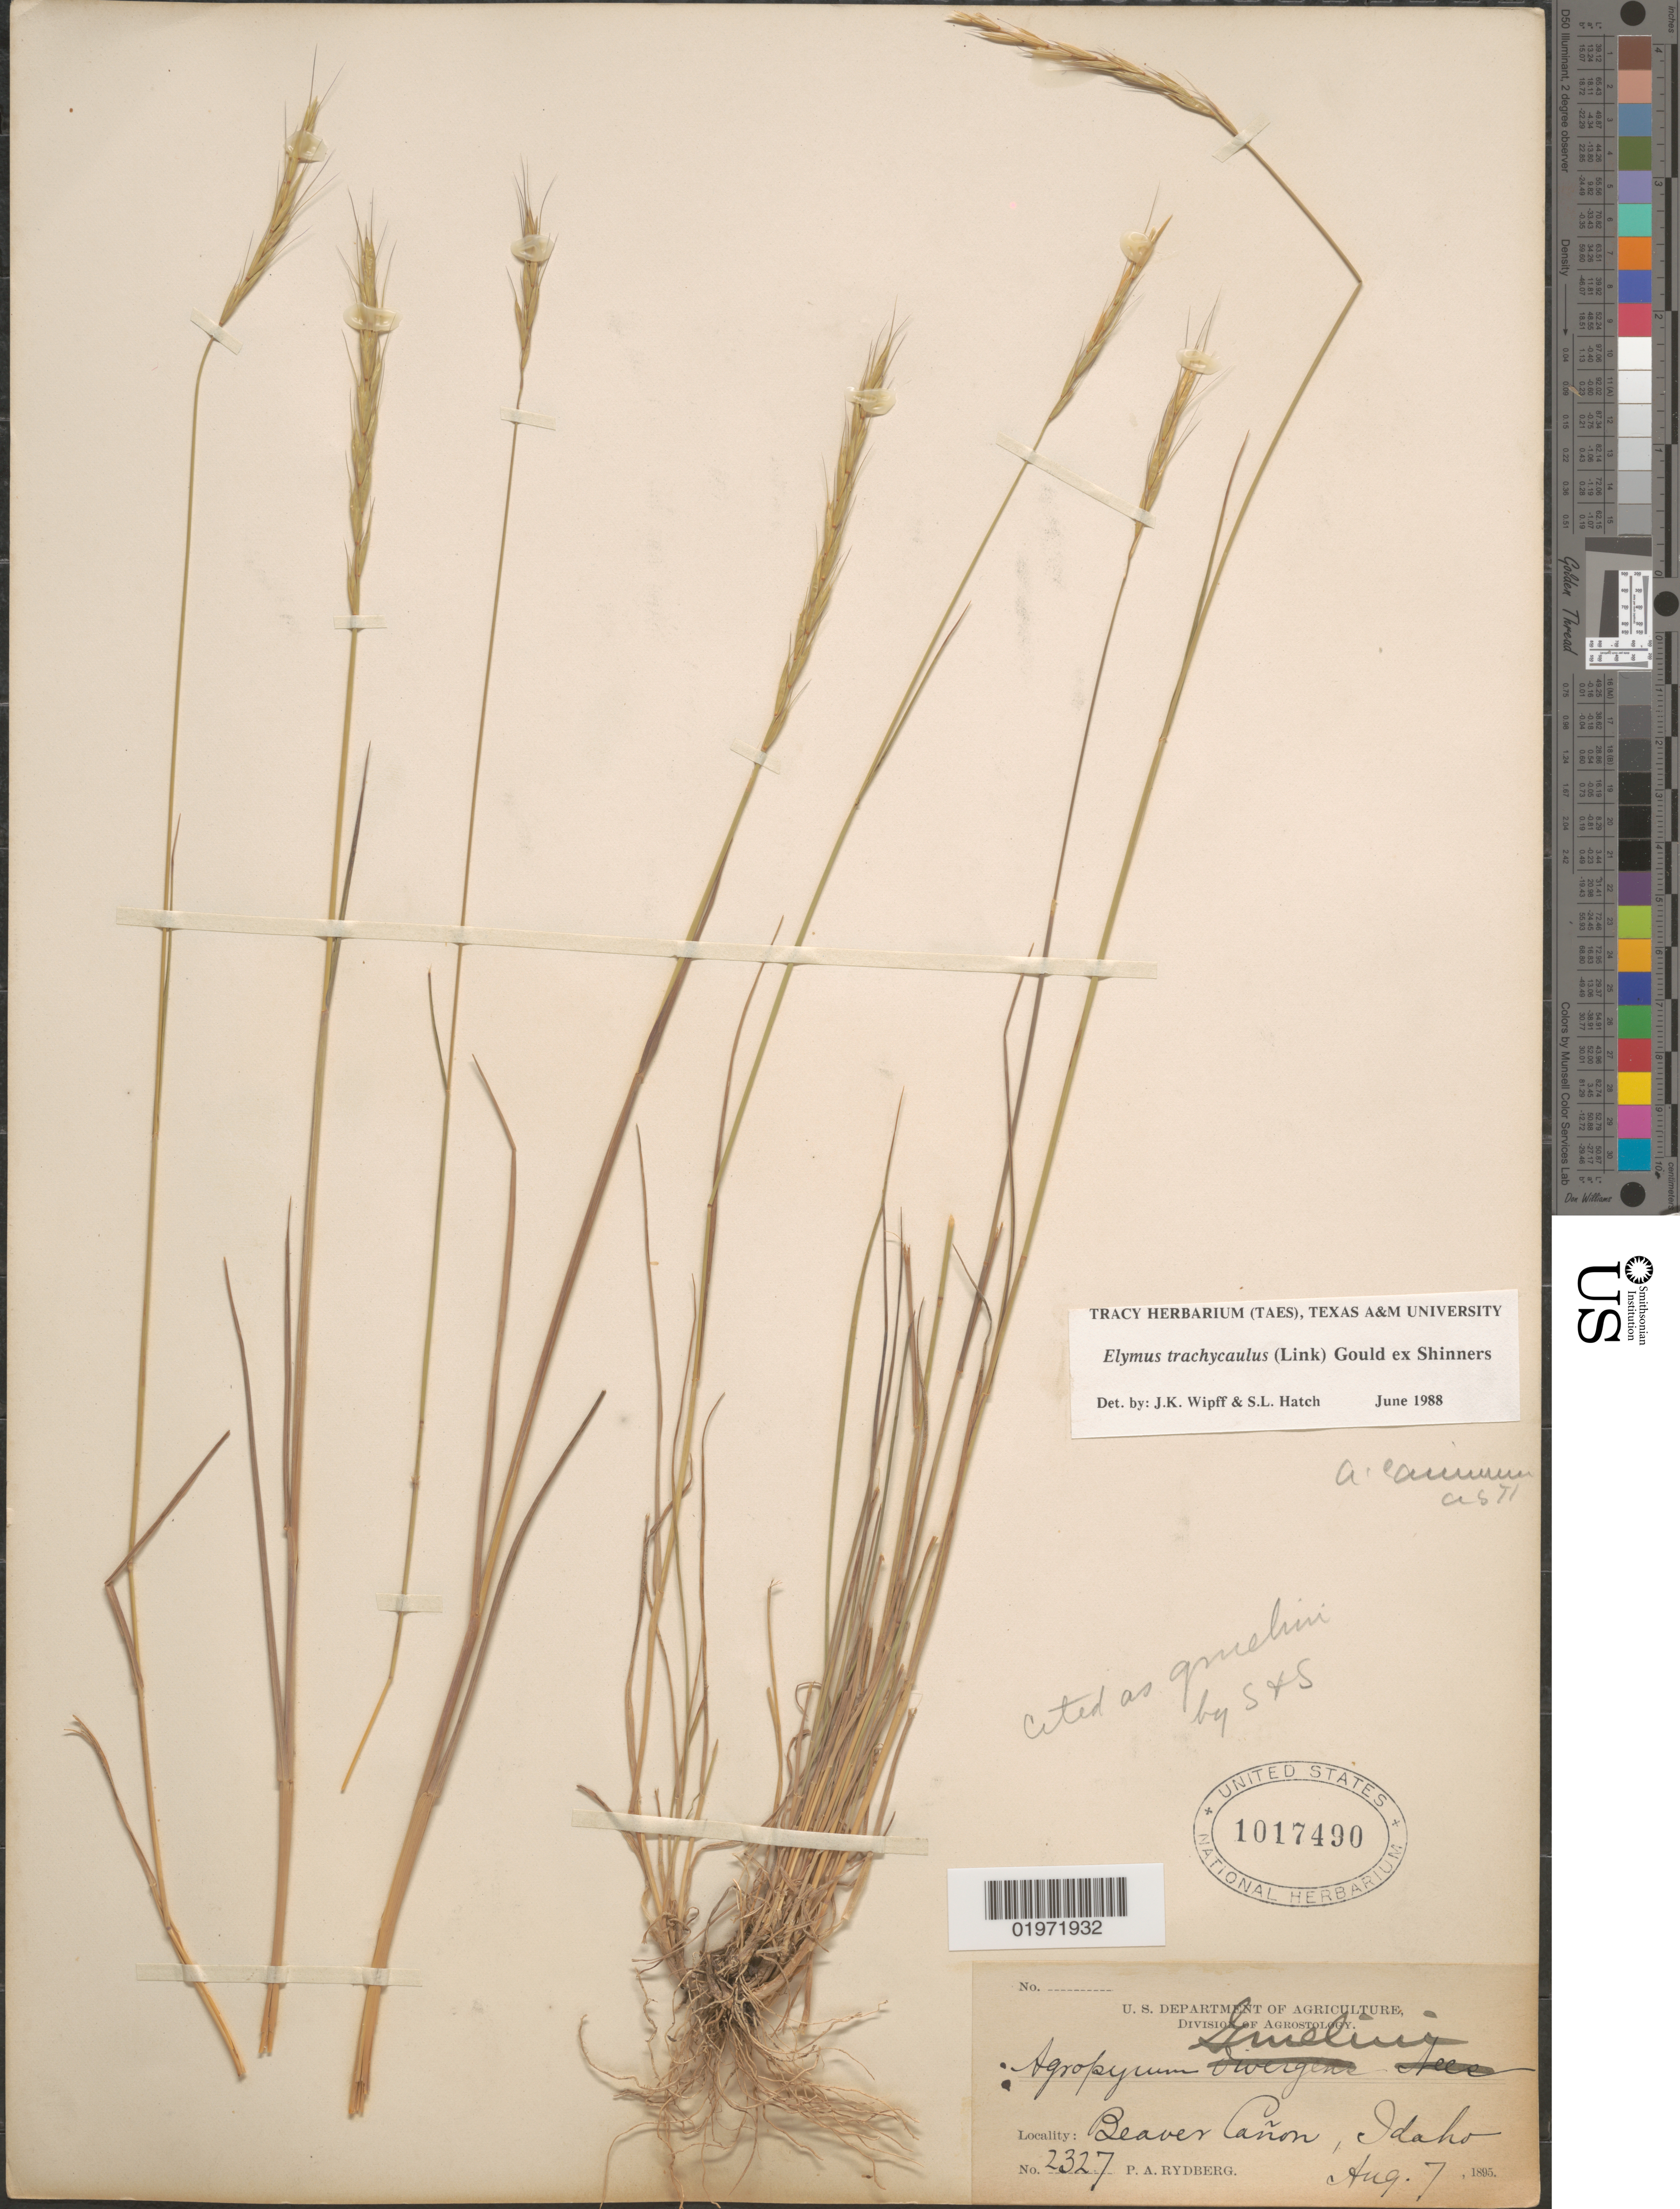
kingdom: Plantae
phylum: Tracheophyta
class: Liliopsida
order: Poales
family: Poaceae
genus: Elymus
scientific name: Elymus trachycaulus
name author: (Link) Gould ex Shinners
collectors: P. A. Rydberg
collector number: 2327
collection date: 1895-08-07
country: United States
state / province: Idaho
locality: Beaver Cañon.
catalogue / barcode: US 1017490